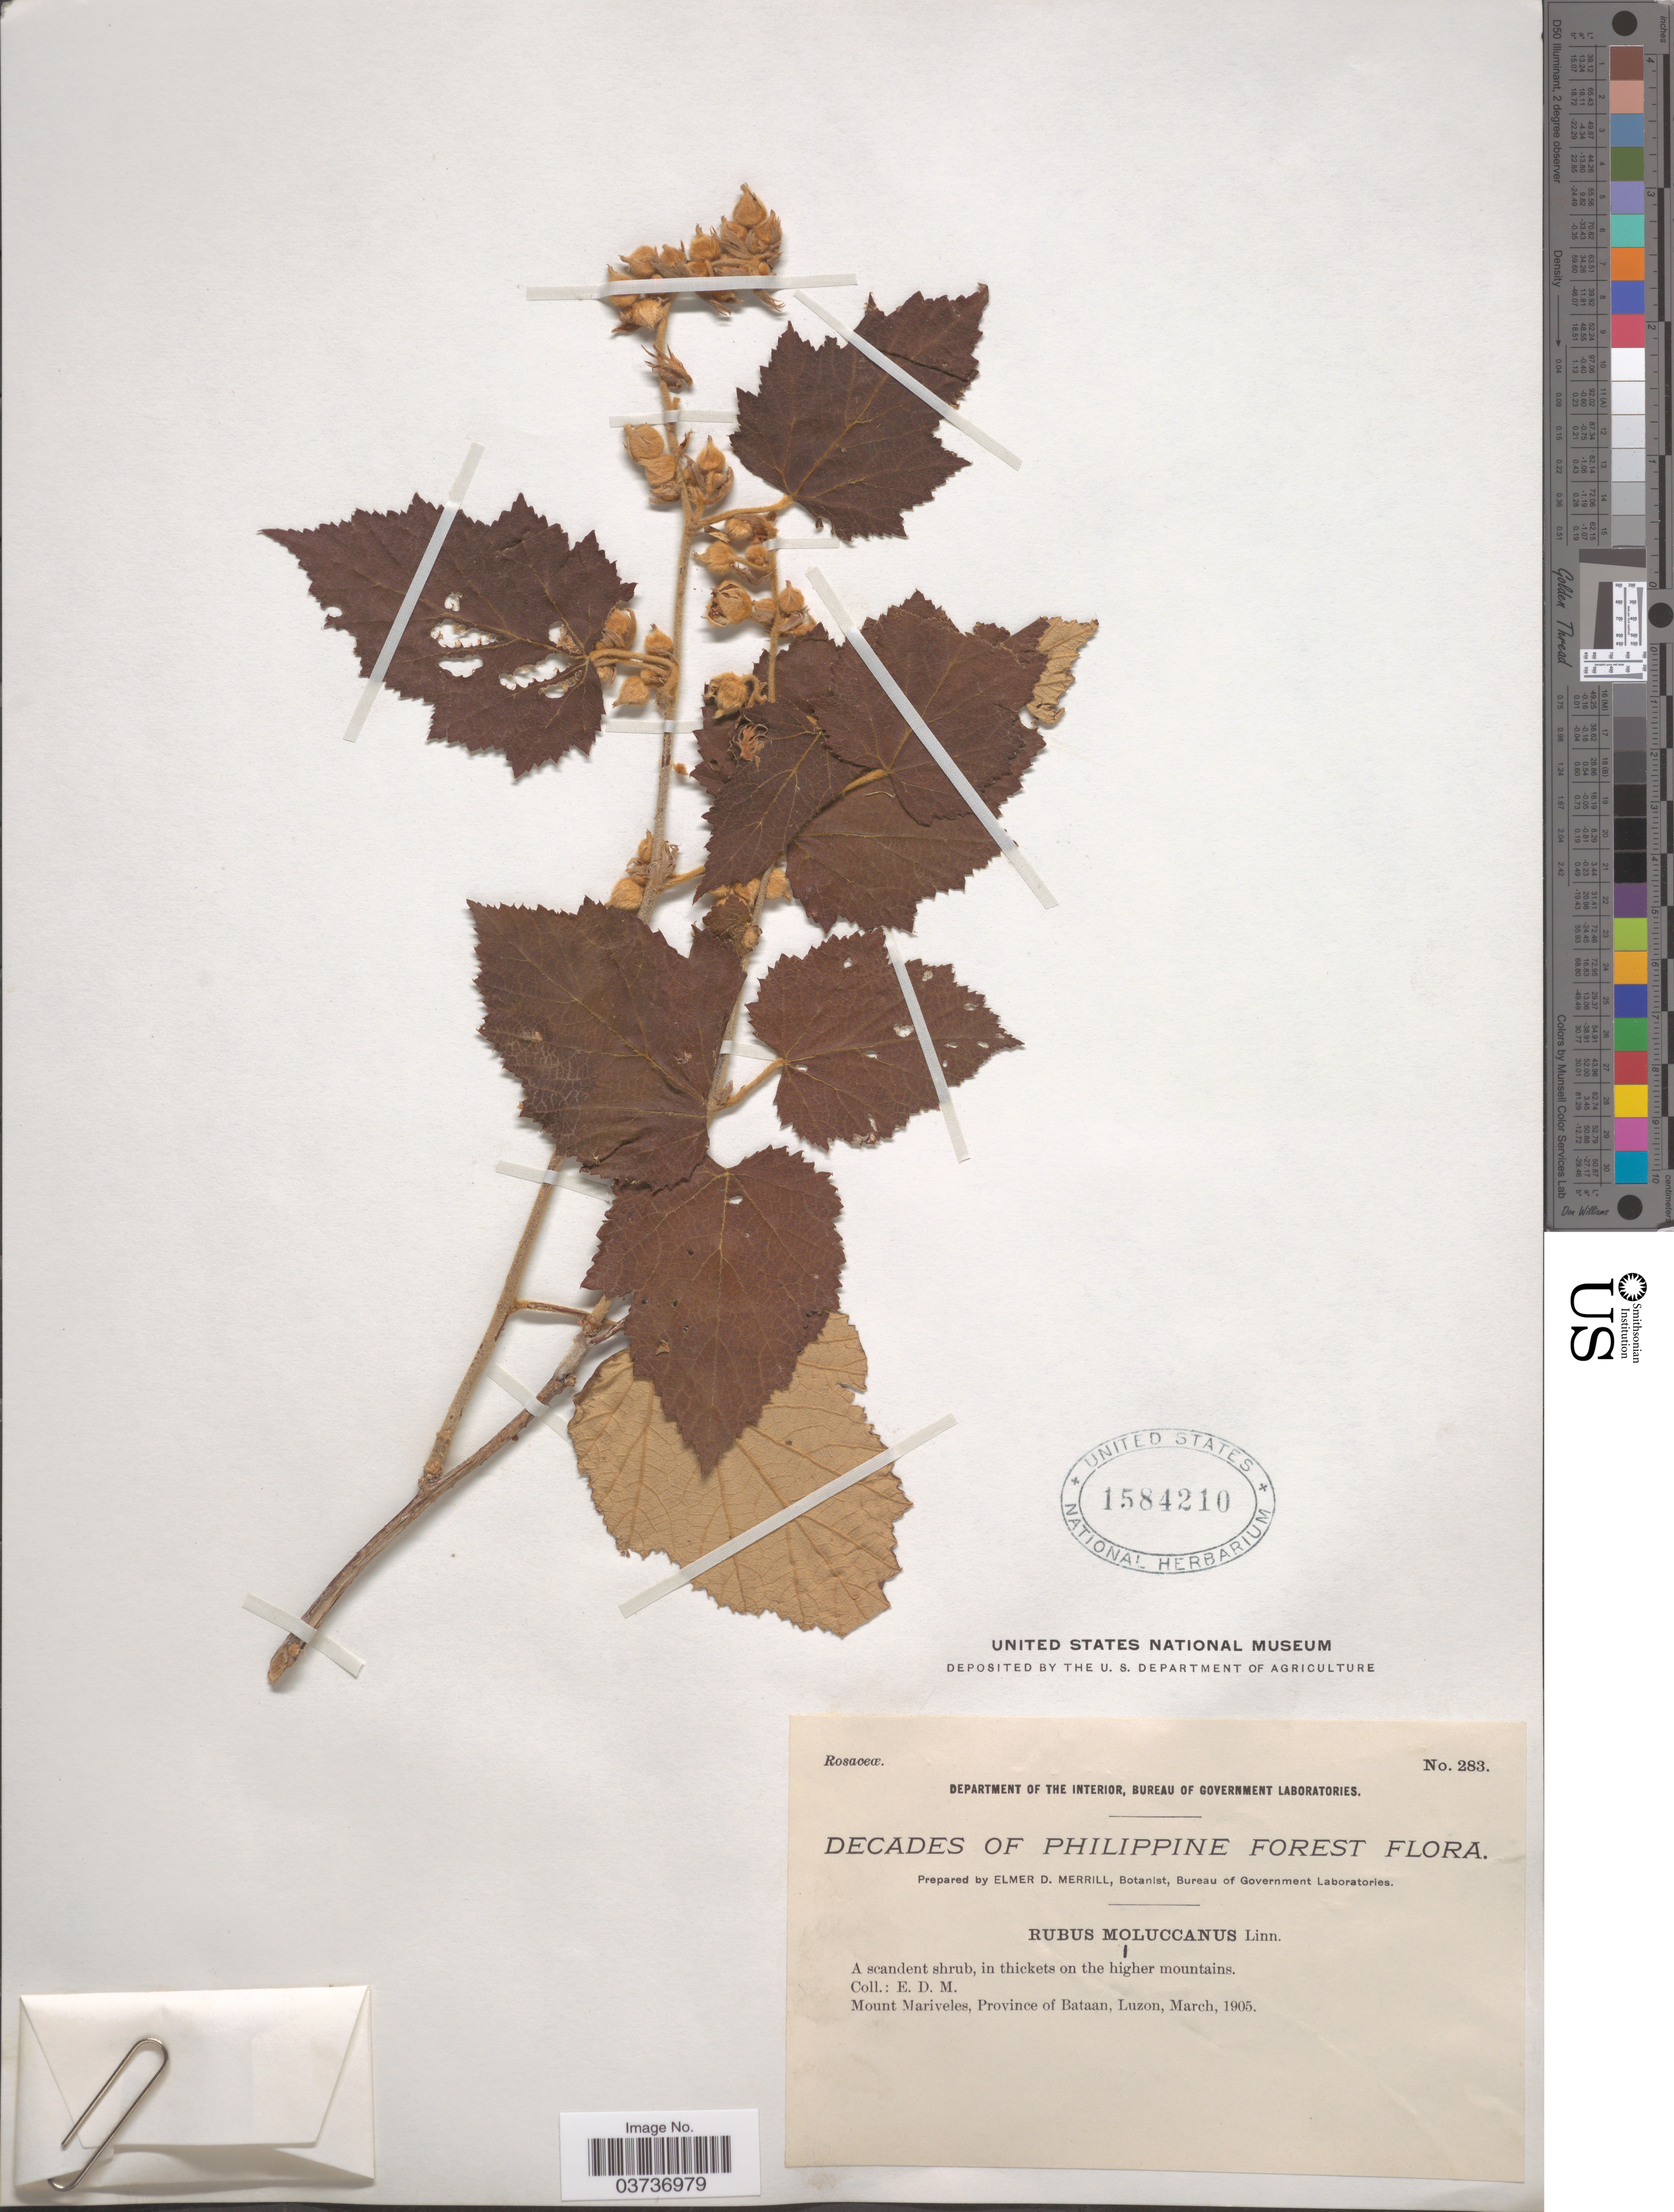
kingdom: Plantae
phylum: Tracheophyta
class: Magnoliopsida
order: Rosales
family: Rosaceae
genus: Rubus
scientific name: Rubus moluccanus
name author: L.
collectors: E. D. Merrill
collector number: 283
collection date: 1905-03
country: Philippines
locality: Mount Mariveles, Province of Bataan, Luzon.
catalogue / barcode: US 1584210